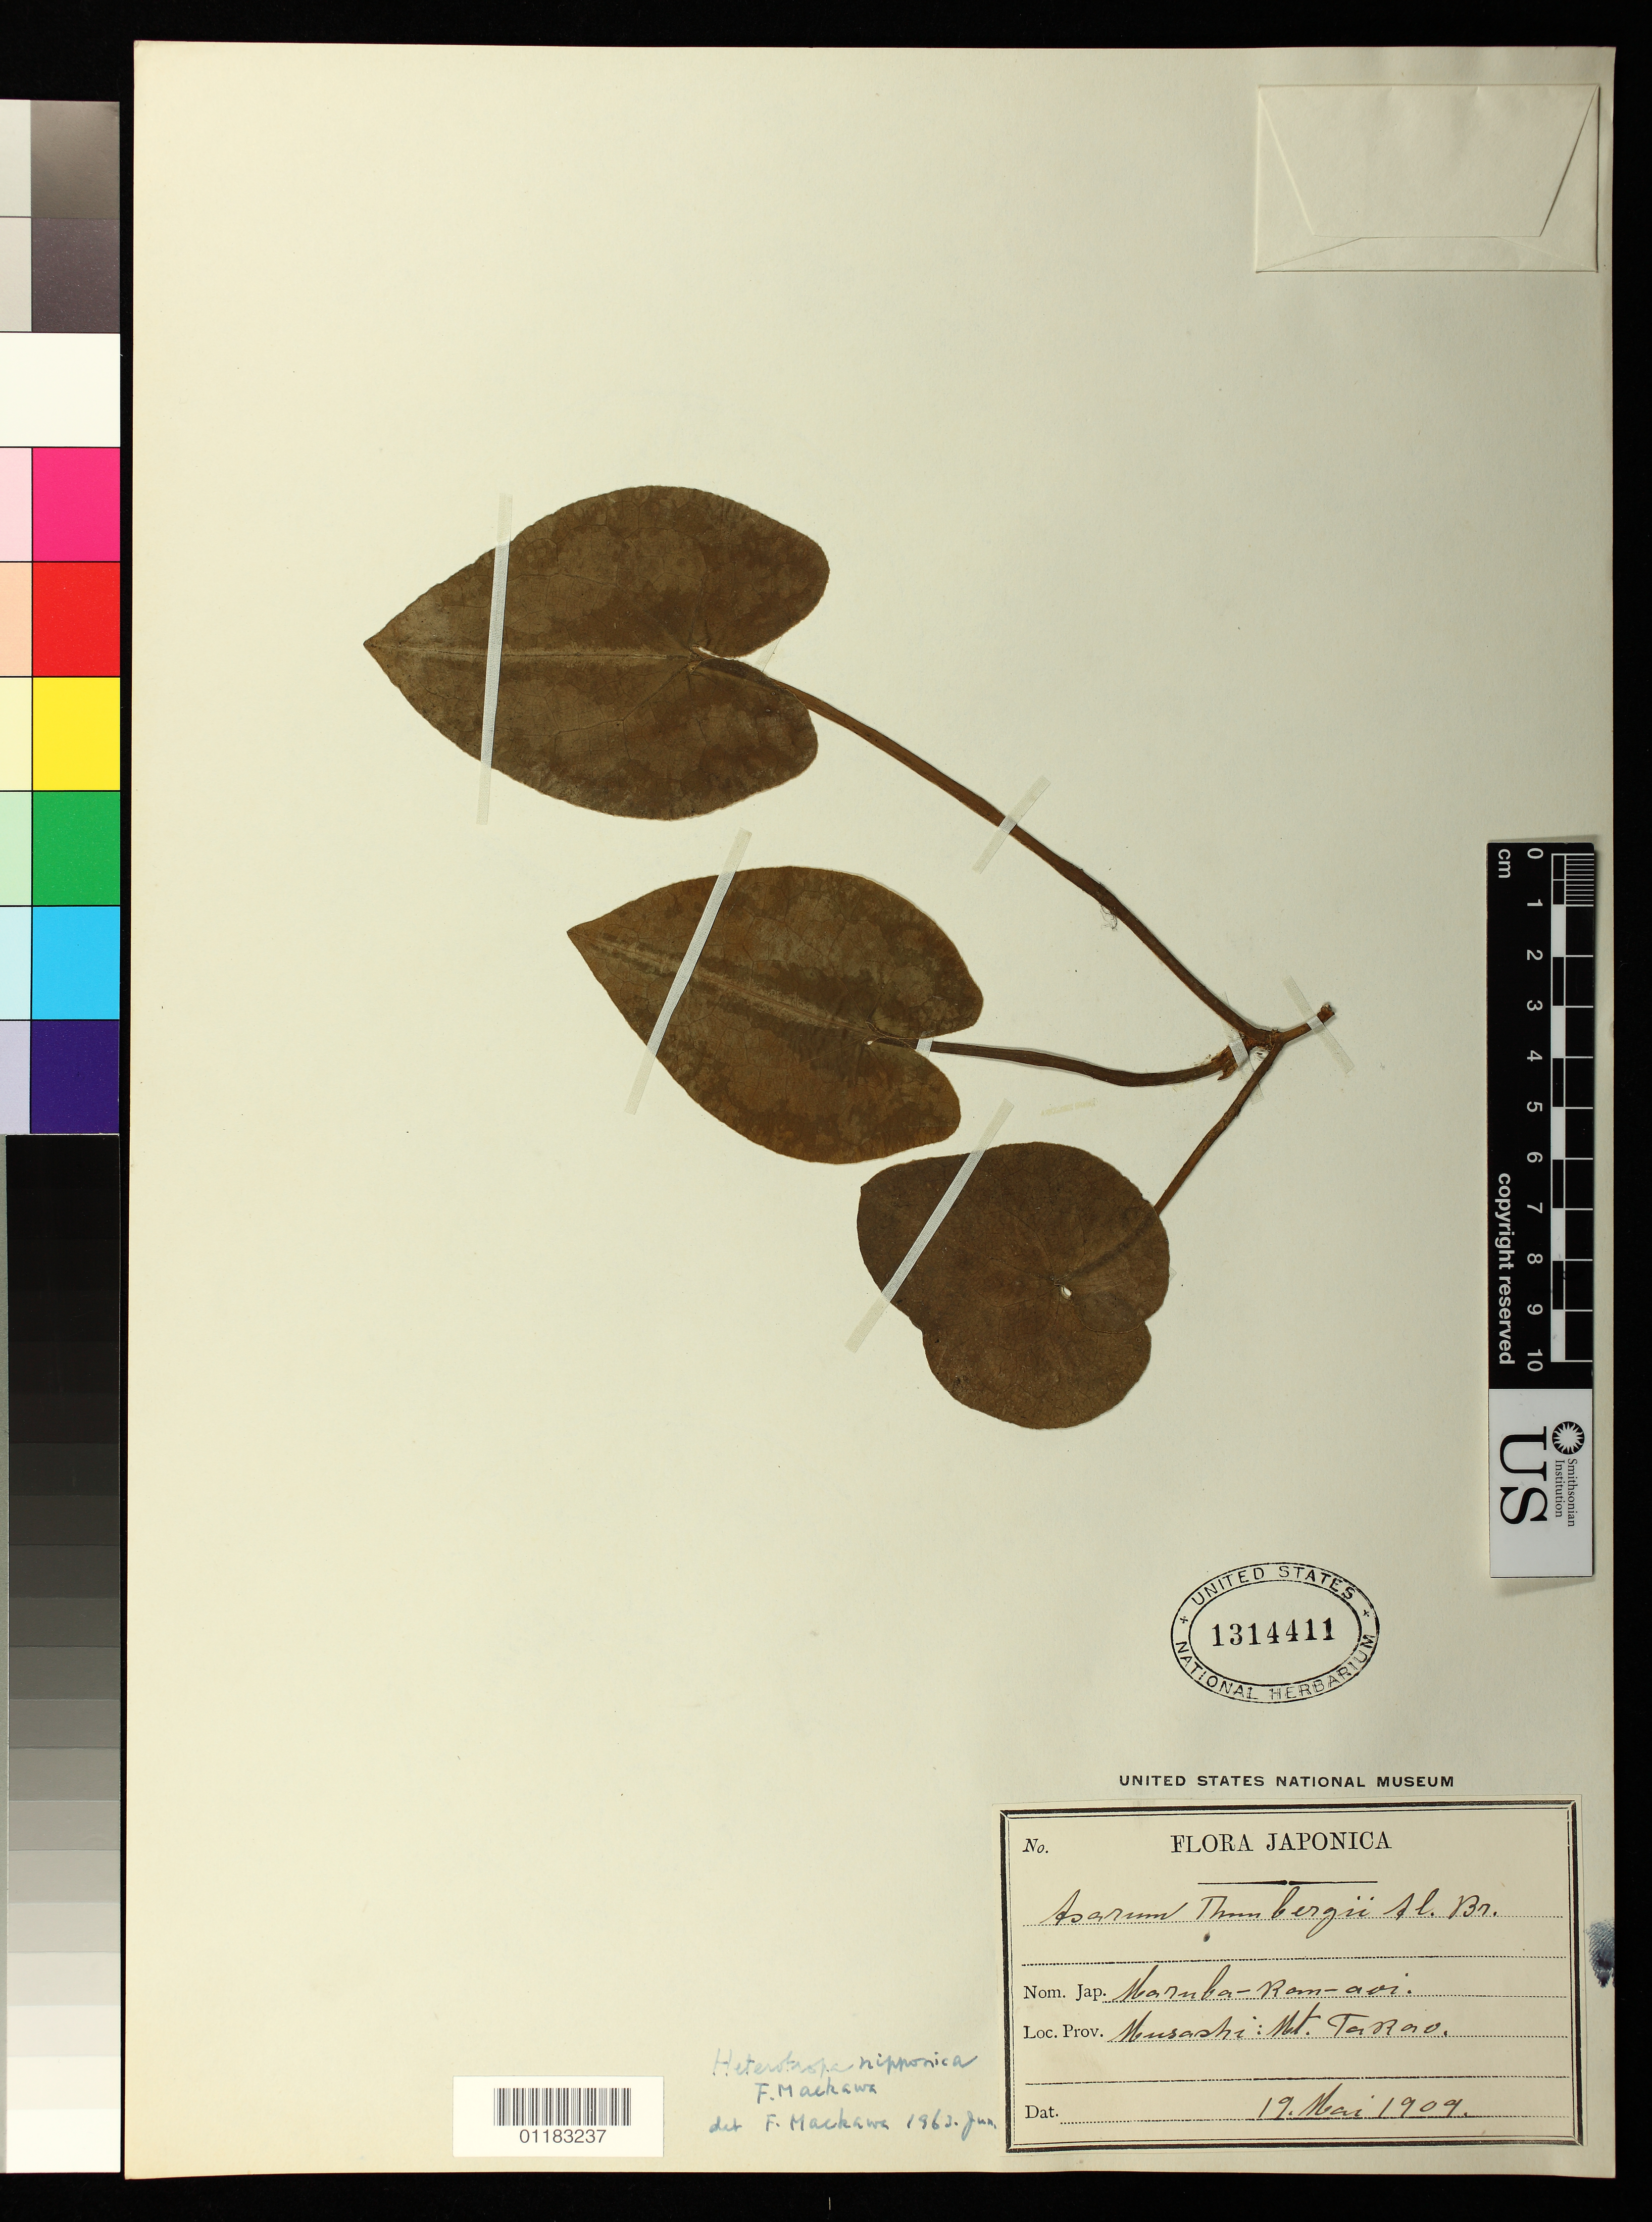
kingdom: Plantae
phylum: Tracheophyta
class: Magnoliopsida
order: Piperales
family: Aristolochiaceae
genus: Asarum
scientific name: Asarum thunbergii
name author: A. Br.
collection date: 1909-05-19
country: Japan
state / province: Tokyo, Federal City of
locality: Province Musashi: Mount Takao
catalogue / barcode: US 1314411